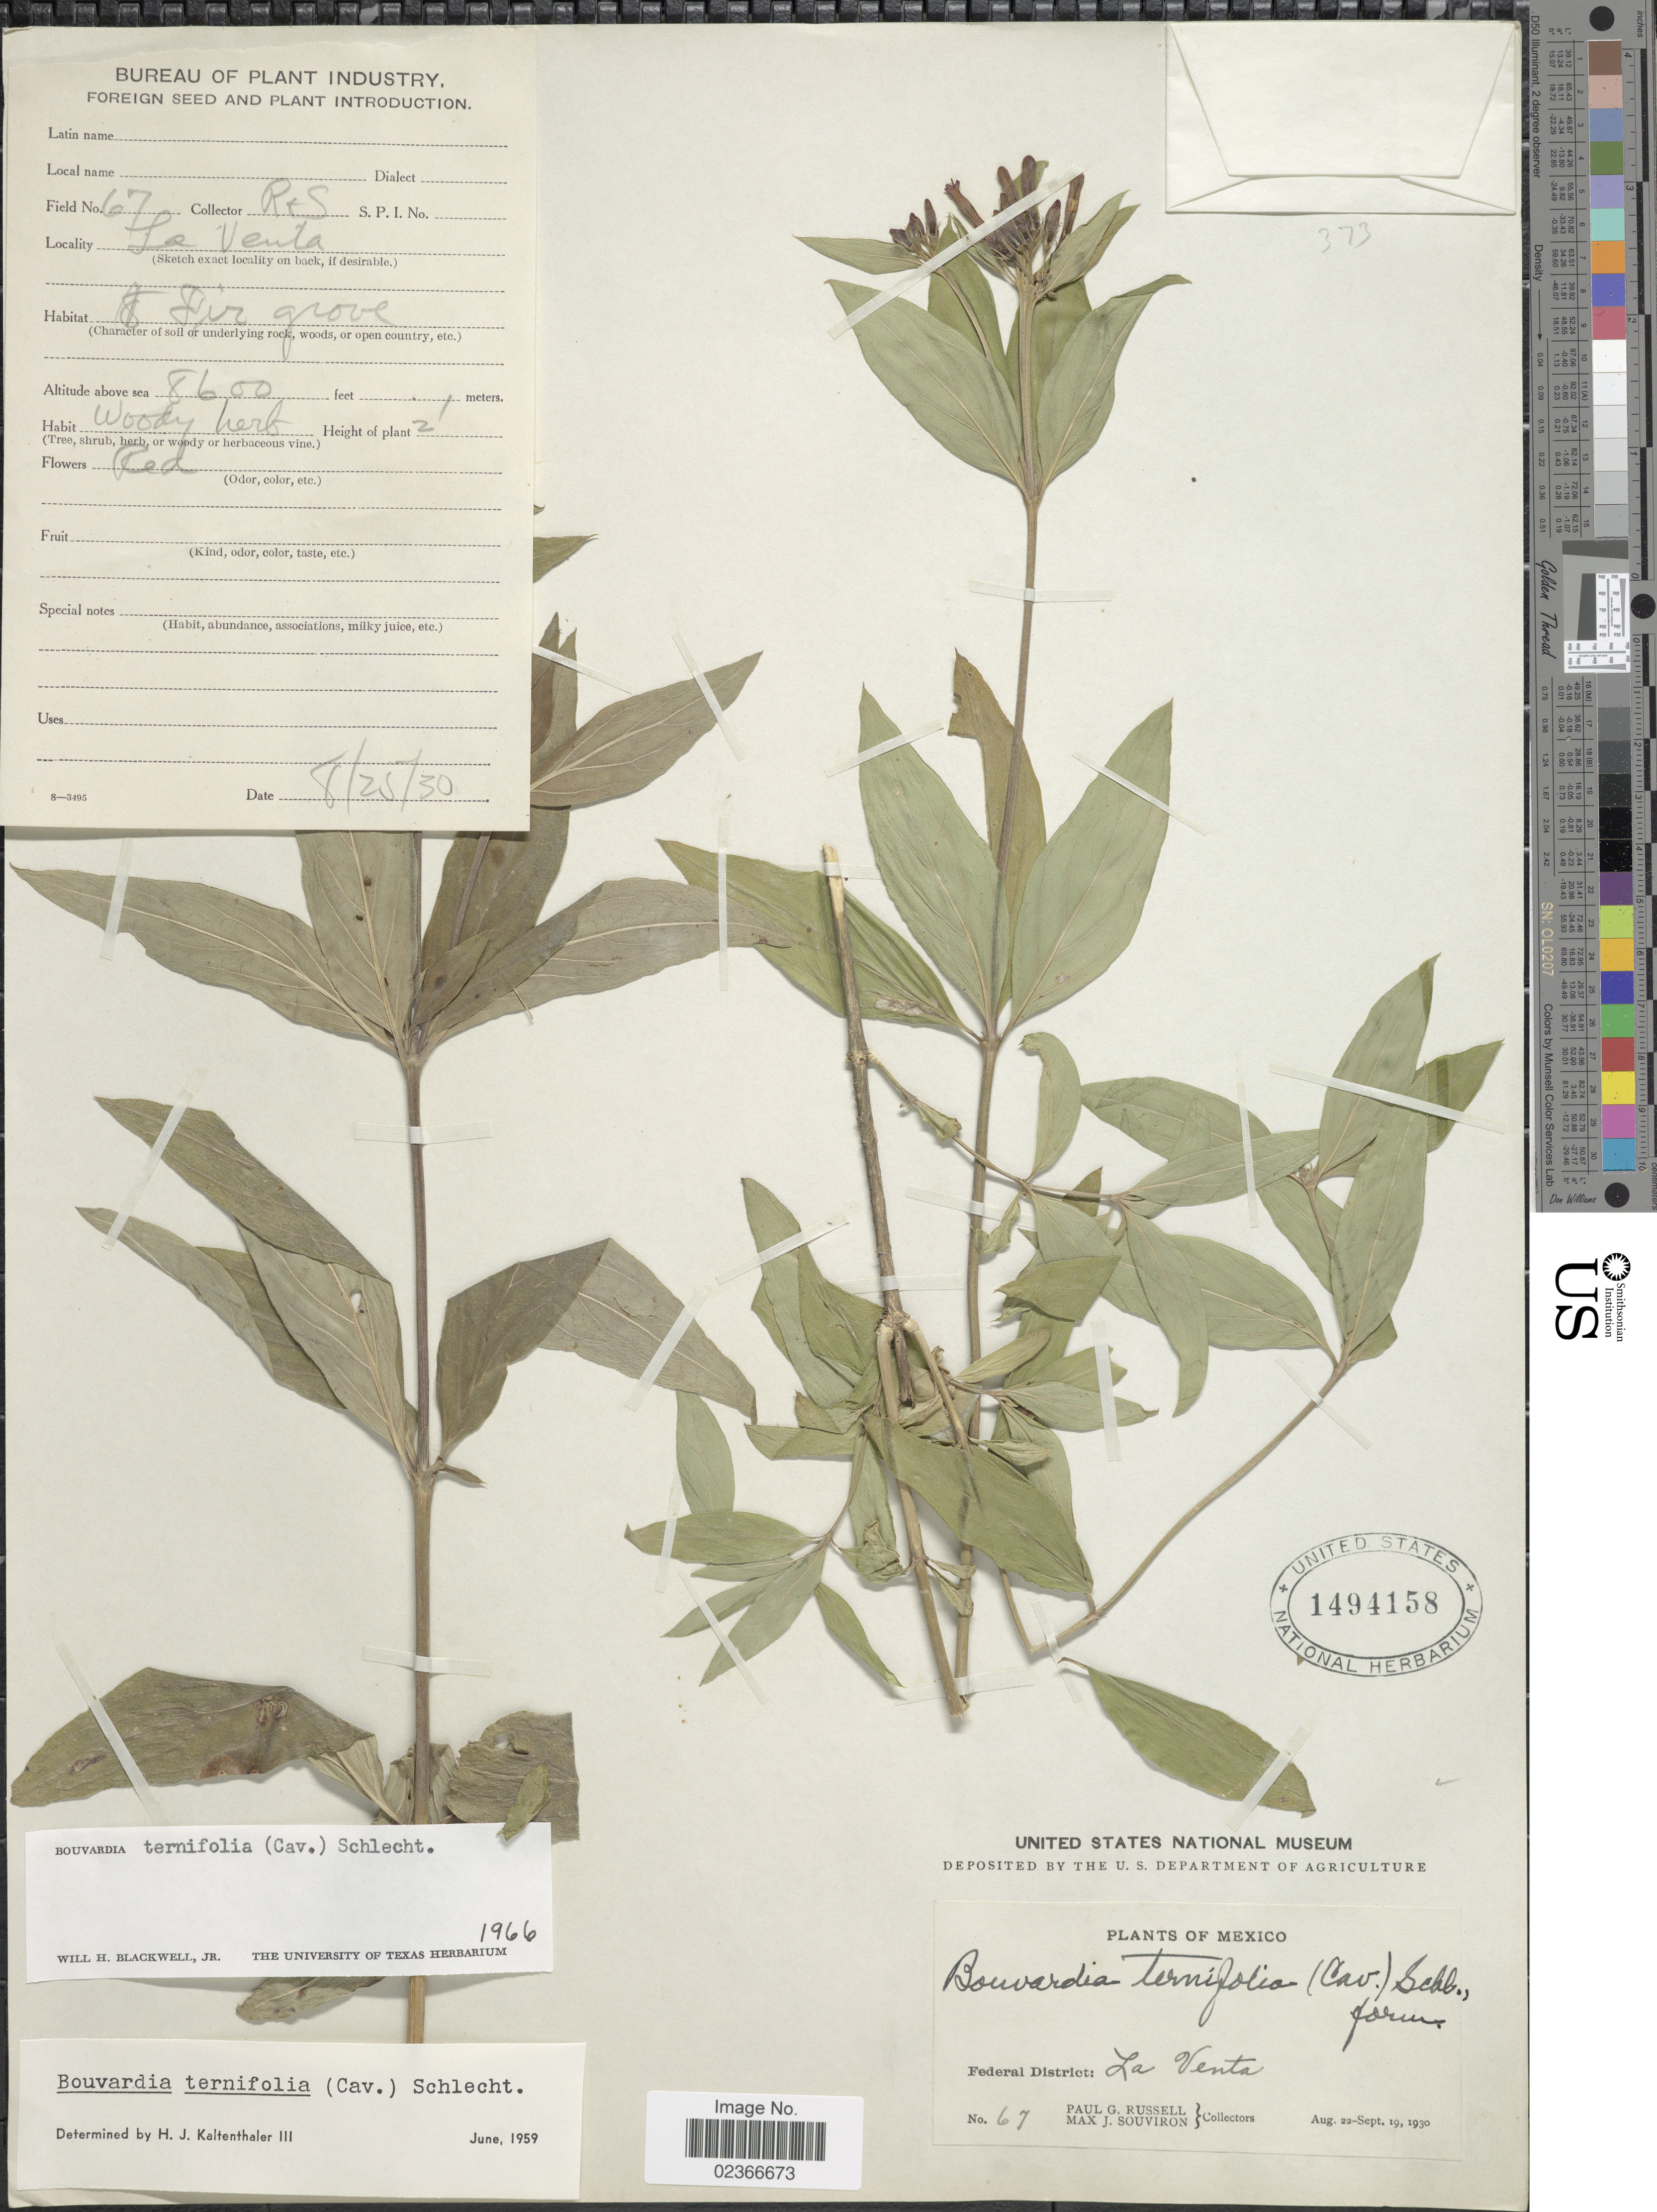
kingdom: Plantae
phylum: Tracheophyta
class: Magnoliopsida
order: Gentianales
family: Rubiaceae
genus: Bouvardia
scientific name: Bouvardia ternifolia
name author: (Cav.) Schltdl.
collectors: P. G. Russell & M. J. Souviron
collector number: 67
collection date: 1930-08-25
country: Mexico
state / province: Distrito Federal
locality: La Venta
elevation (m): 2621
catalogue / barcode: US 1494158